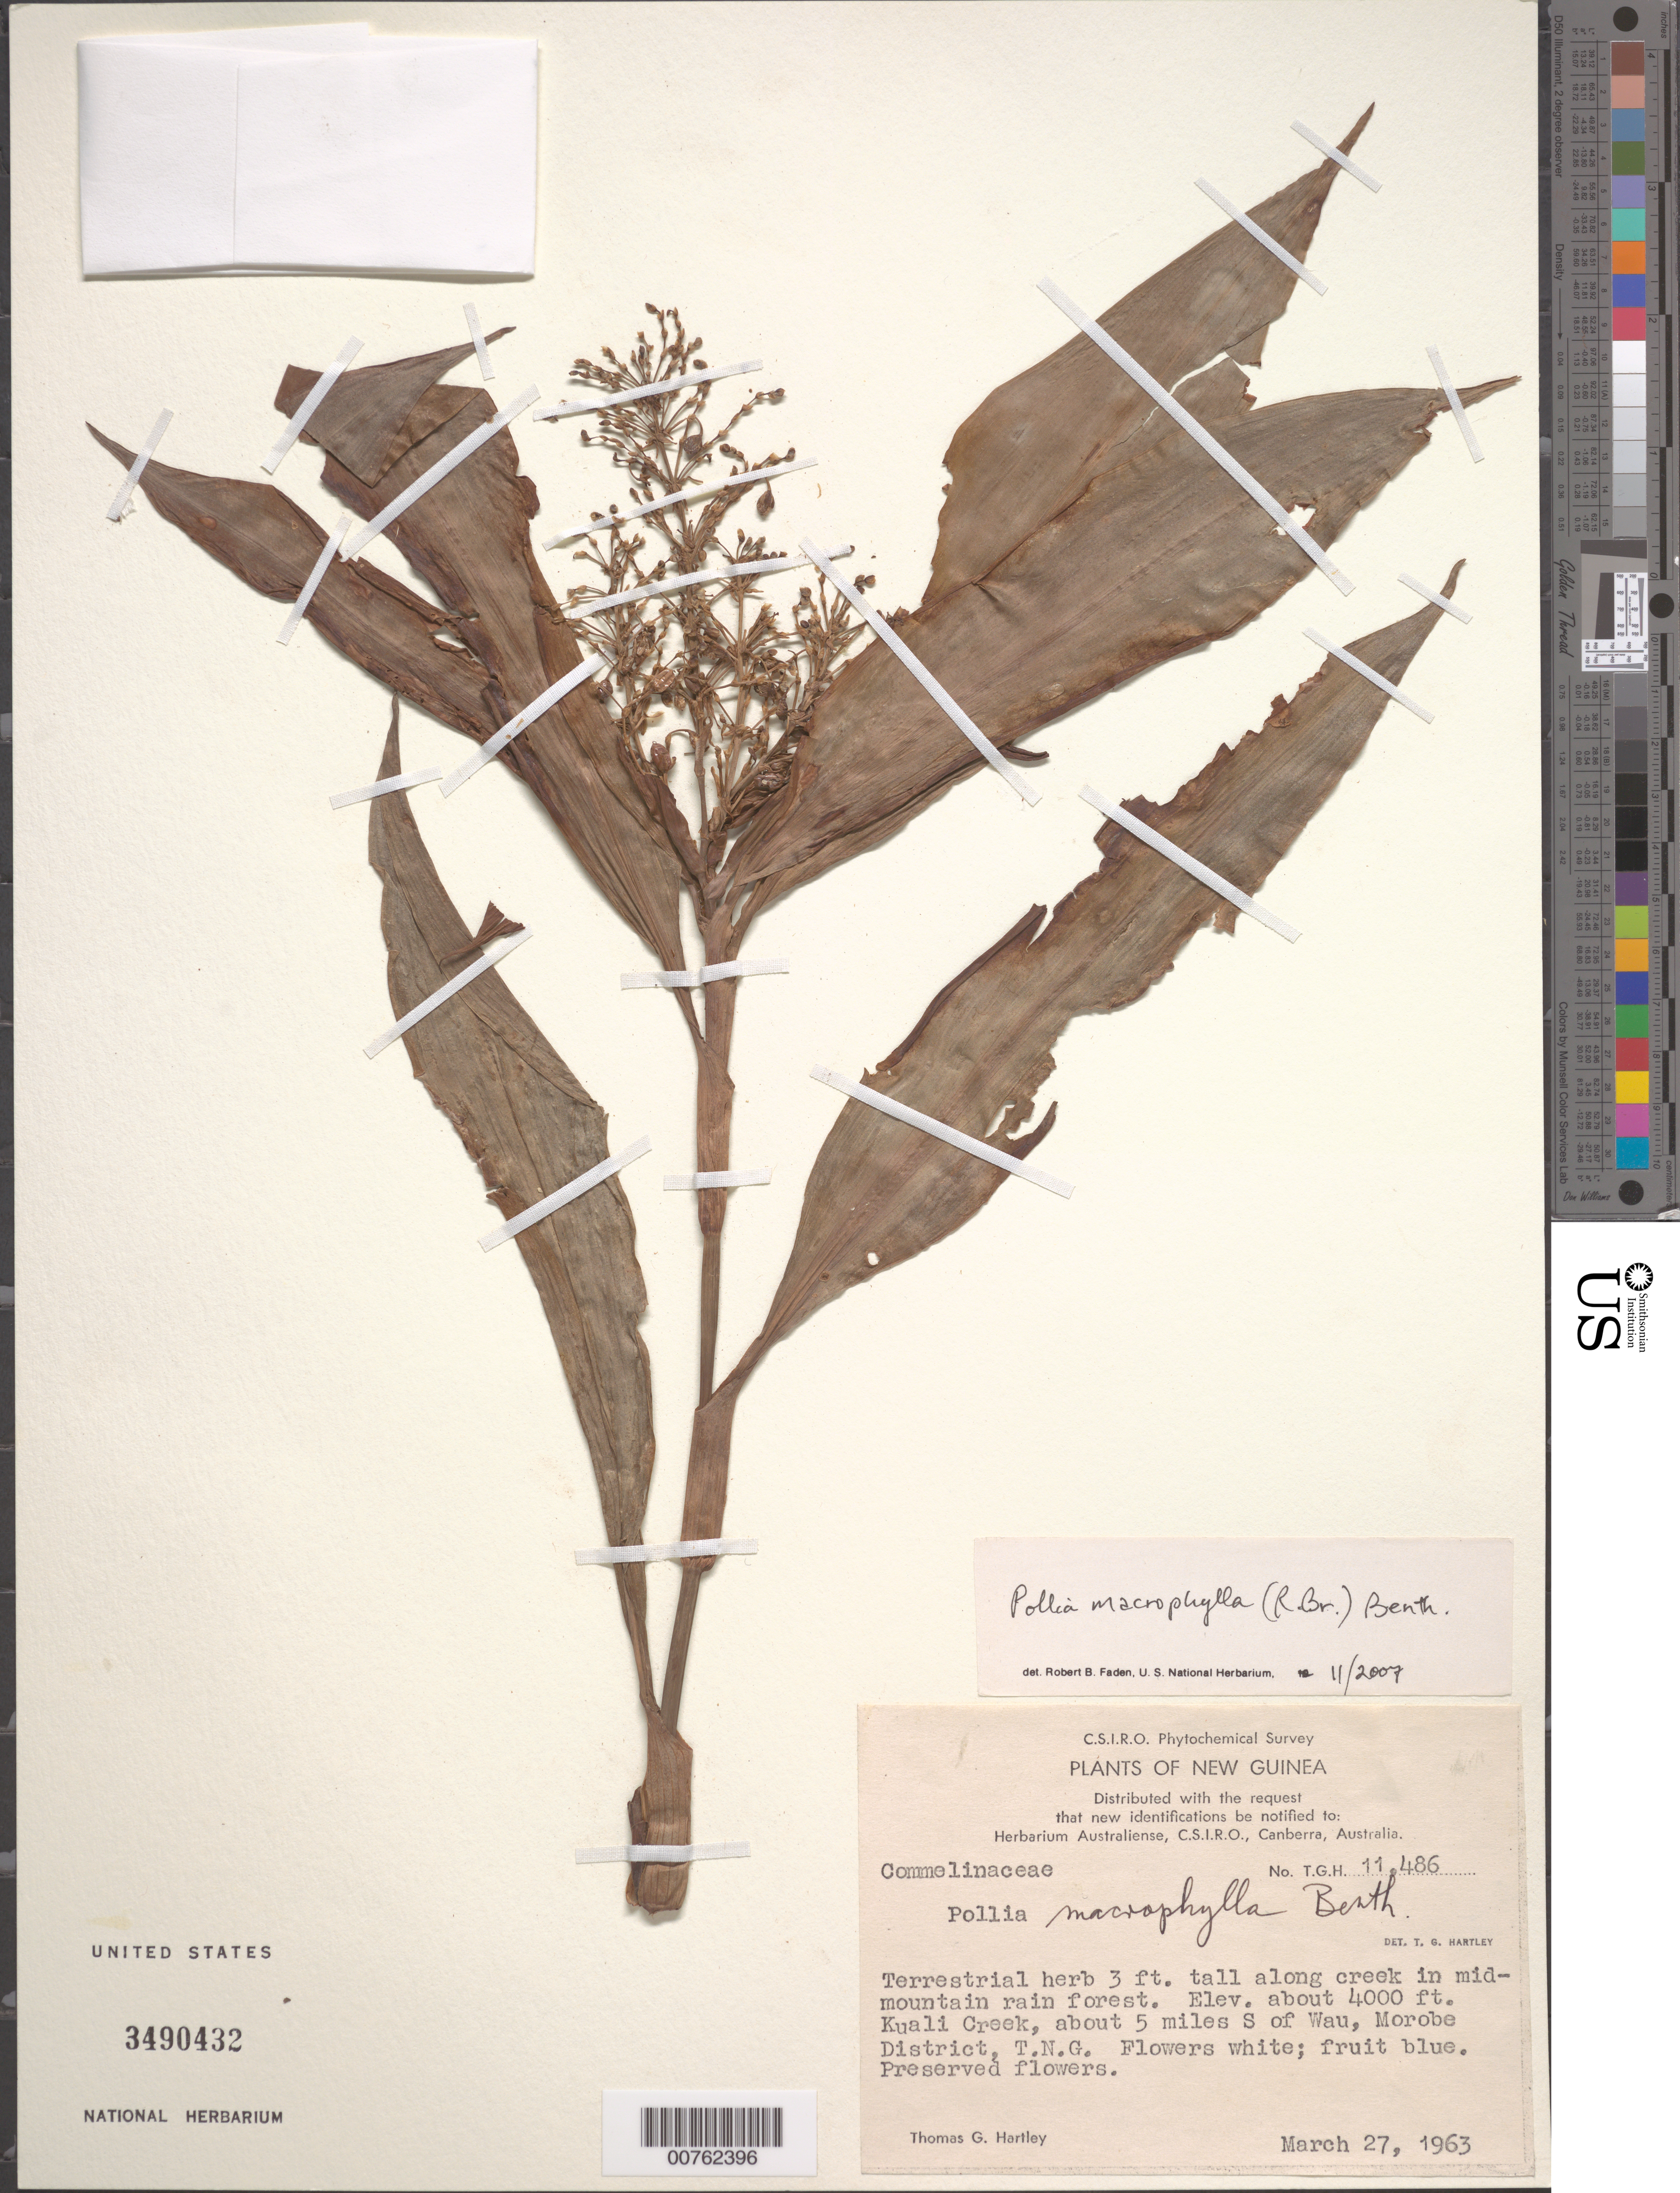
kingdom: Plantae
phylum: Tracheophyta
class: Liliopsida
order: Commelinales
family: Commelinaceae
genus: Pollia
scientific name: Pollia macrophylla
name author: (R. Br.) Benth.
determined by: Faden, Robert B., (US), Smithsonian Institution - National Museum of Natural History (UNITED STATES)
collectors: T. G. Hartley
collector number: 11486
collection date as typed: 27 Mar 1963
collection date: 1963-03-27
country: Papua New Guinea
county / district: Morobe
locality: Kuali Creek, about 5 miles S of Wau, T.N.G.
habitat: along creek in mid-mountain rain forest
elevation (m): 1219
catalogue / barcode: US 3490432